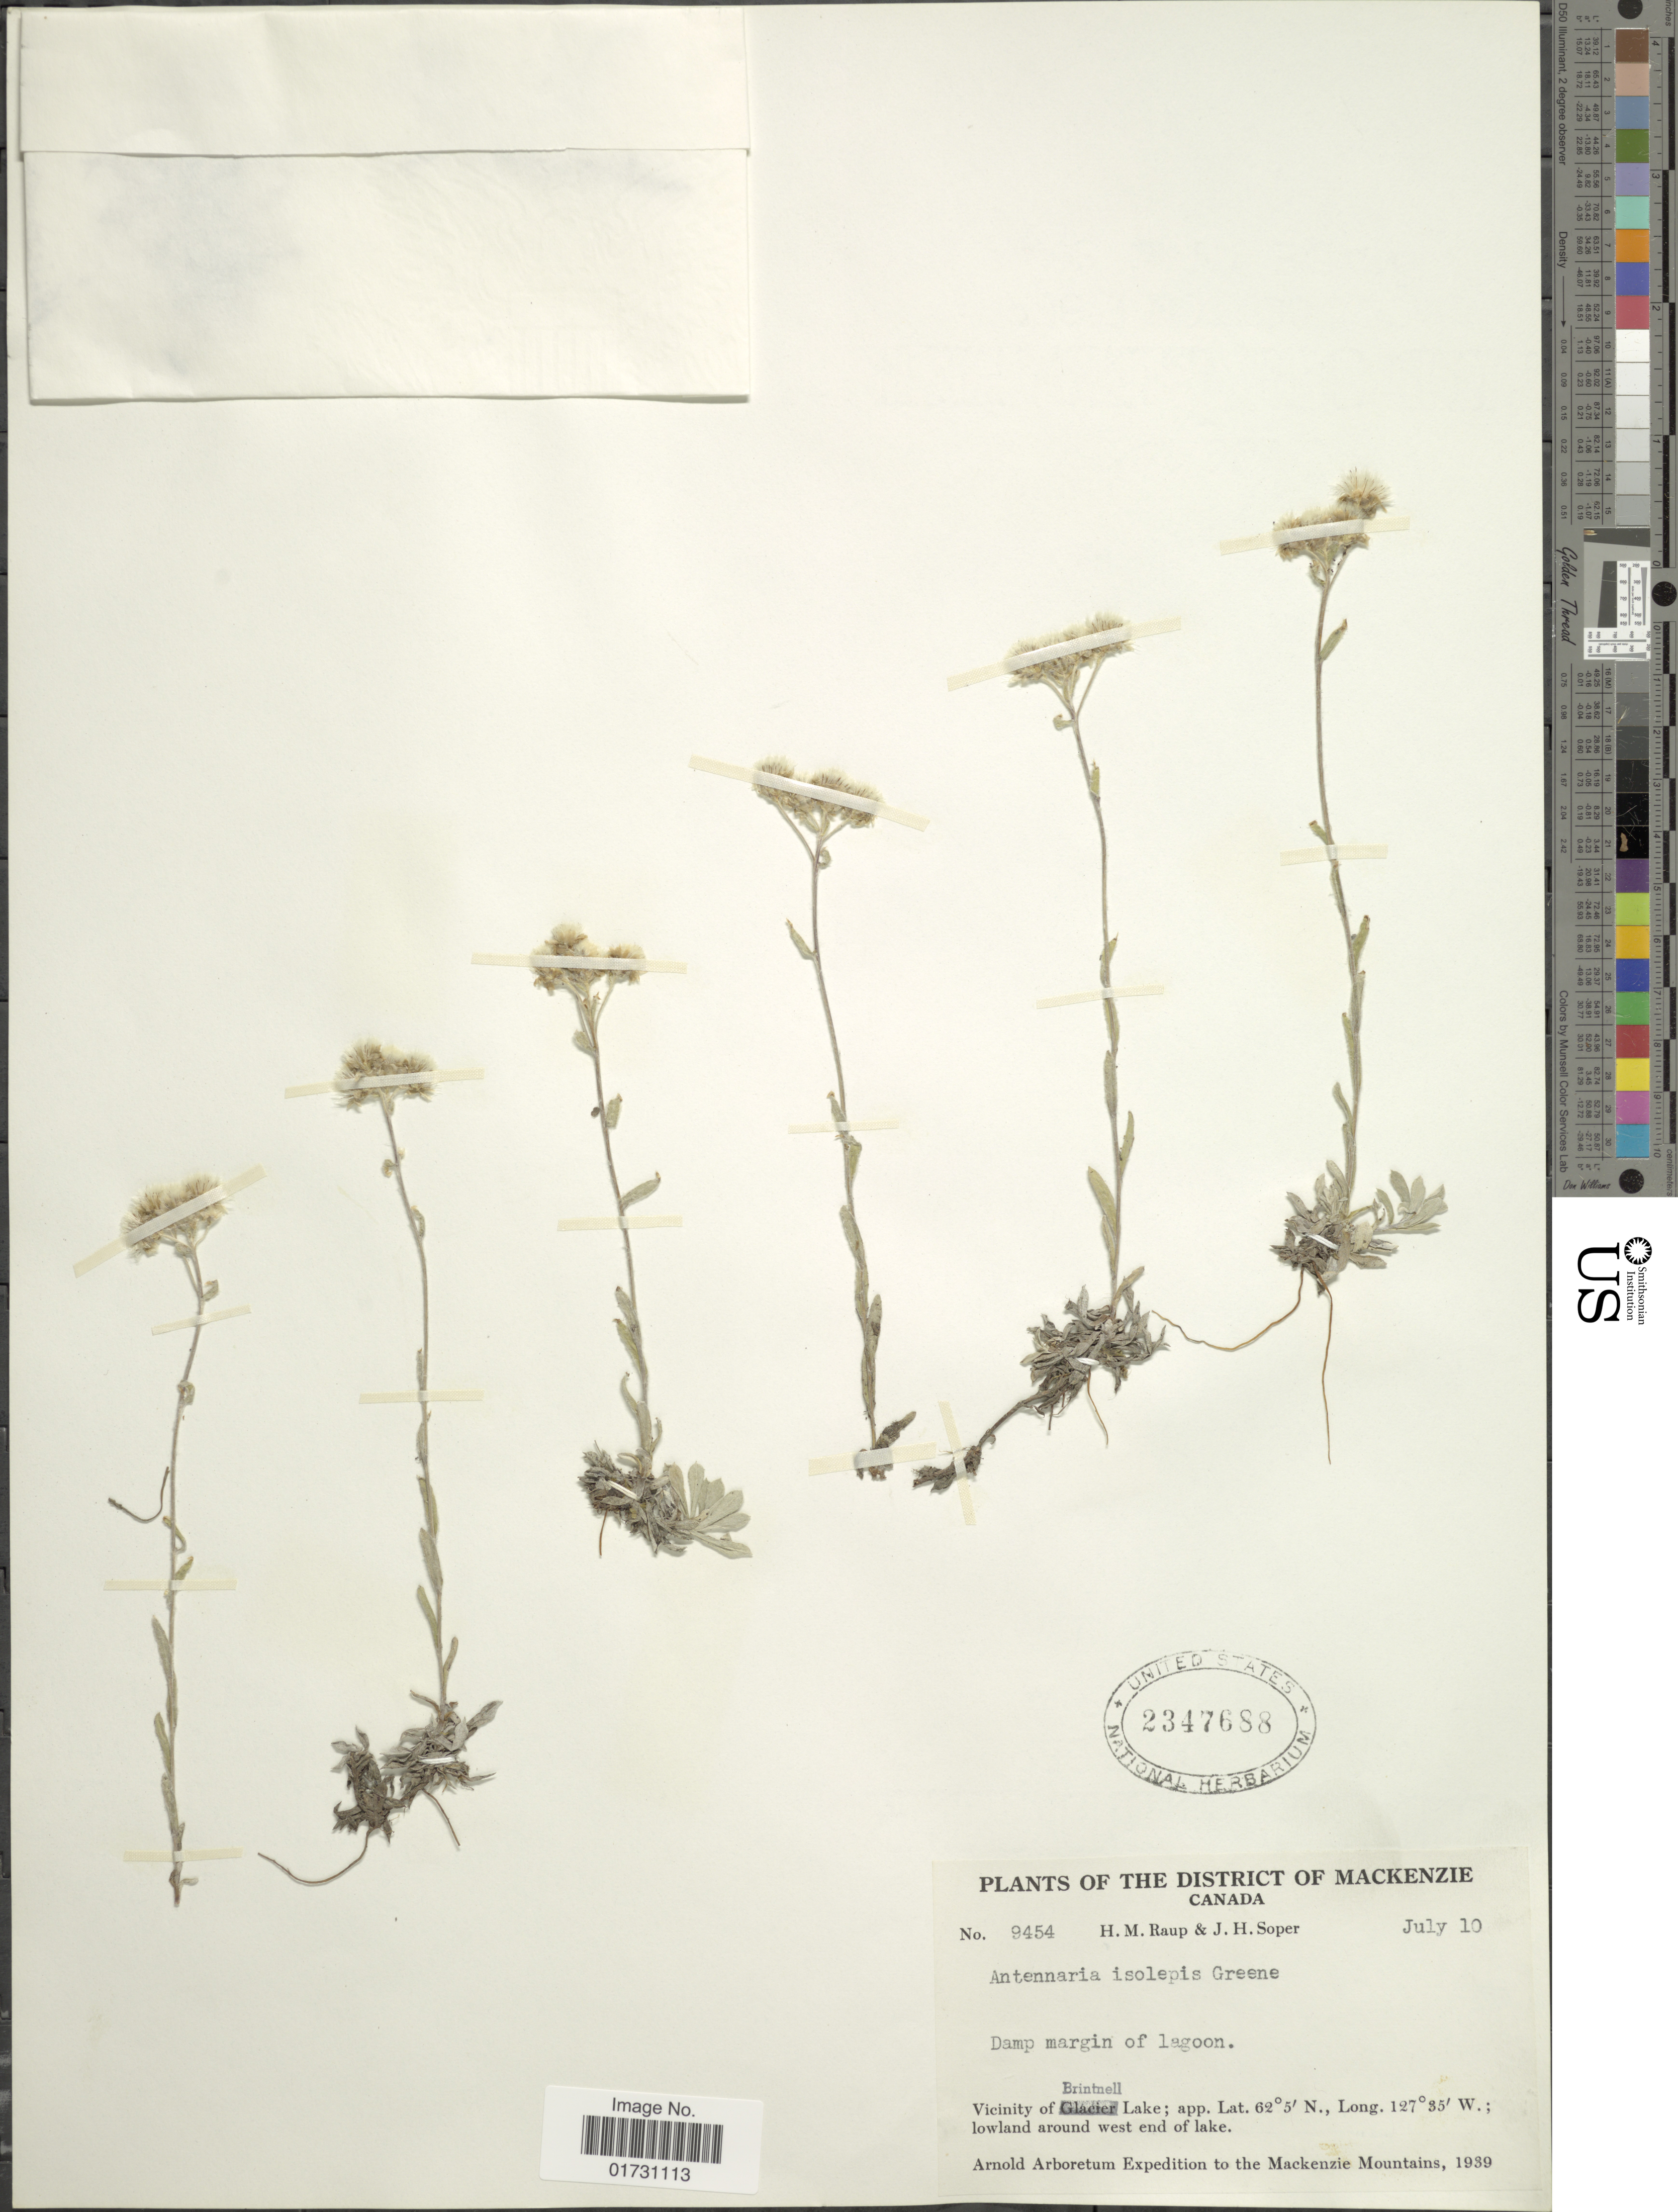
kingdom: Plantae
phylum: Tracheophyta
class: Magnoliopsida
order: Asterales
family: Asteraceae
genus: Antennaria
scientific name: Antennaria isolepis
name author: Greene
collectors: H. Raup & J. H. Soper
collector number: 9454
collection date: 1939-07-10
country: Canada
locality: The District of Mackenzie, Canada, Vicinity of Brintnell Lake: lowland around west end of lake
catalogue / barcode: US 2347688